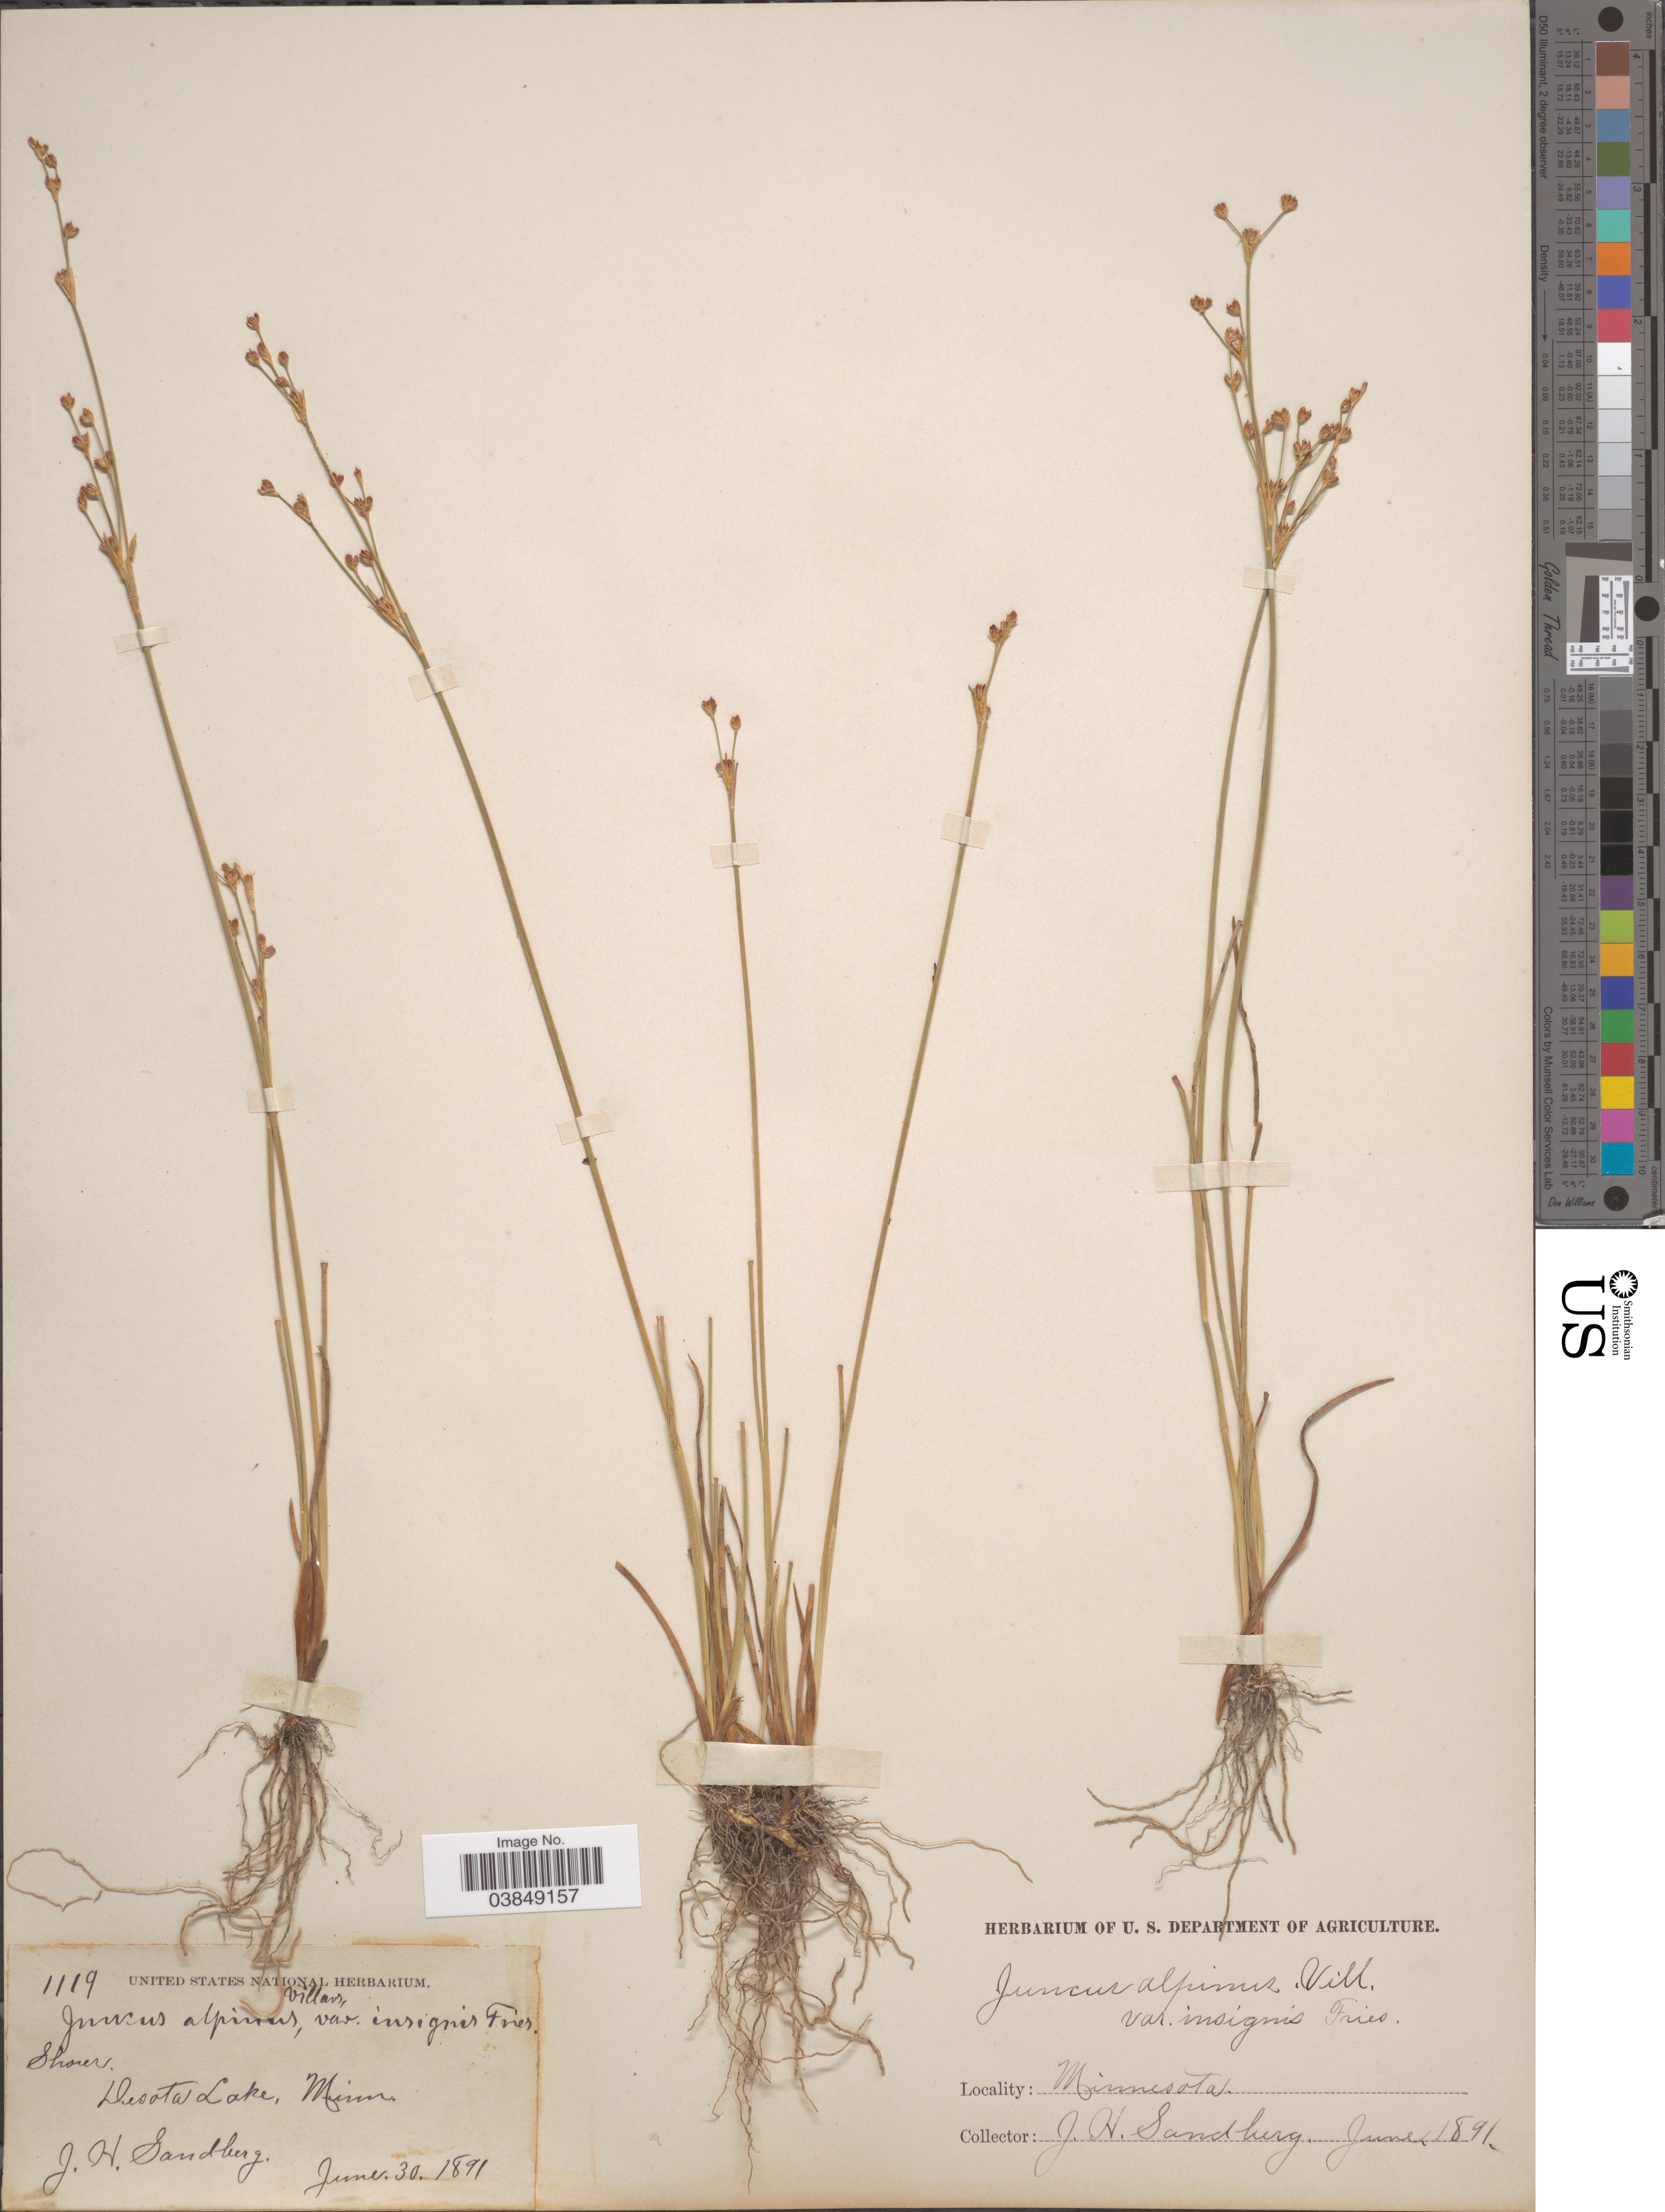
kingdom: Plantae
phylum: Tracheophyta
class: Liliopsida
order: Poales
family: Juncaceae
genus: Juncus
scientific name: Juncus alpinus var. rariflorus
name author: (Hartm.) Hartm.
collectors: J. H. Sandberg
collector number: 1119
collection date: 1891-06-30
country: United States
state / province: Minnesota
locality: Desota Lake.